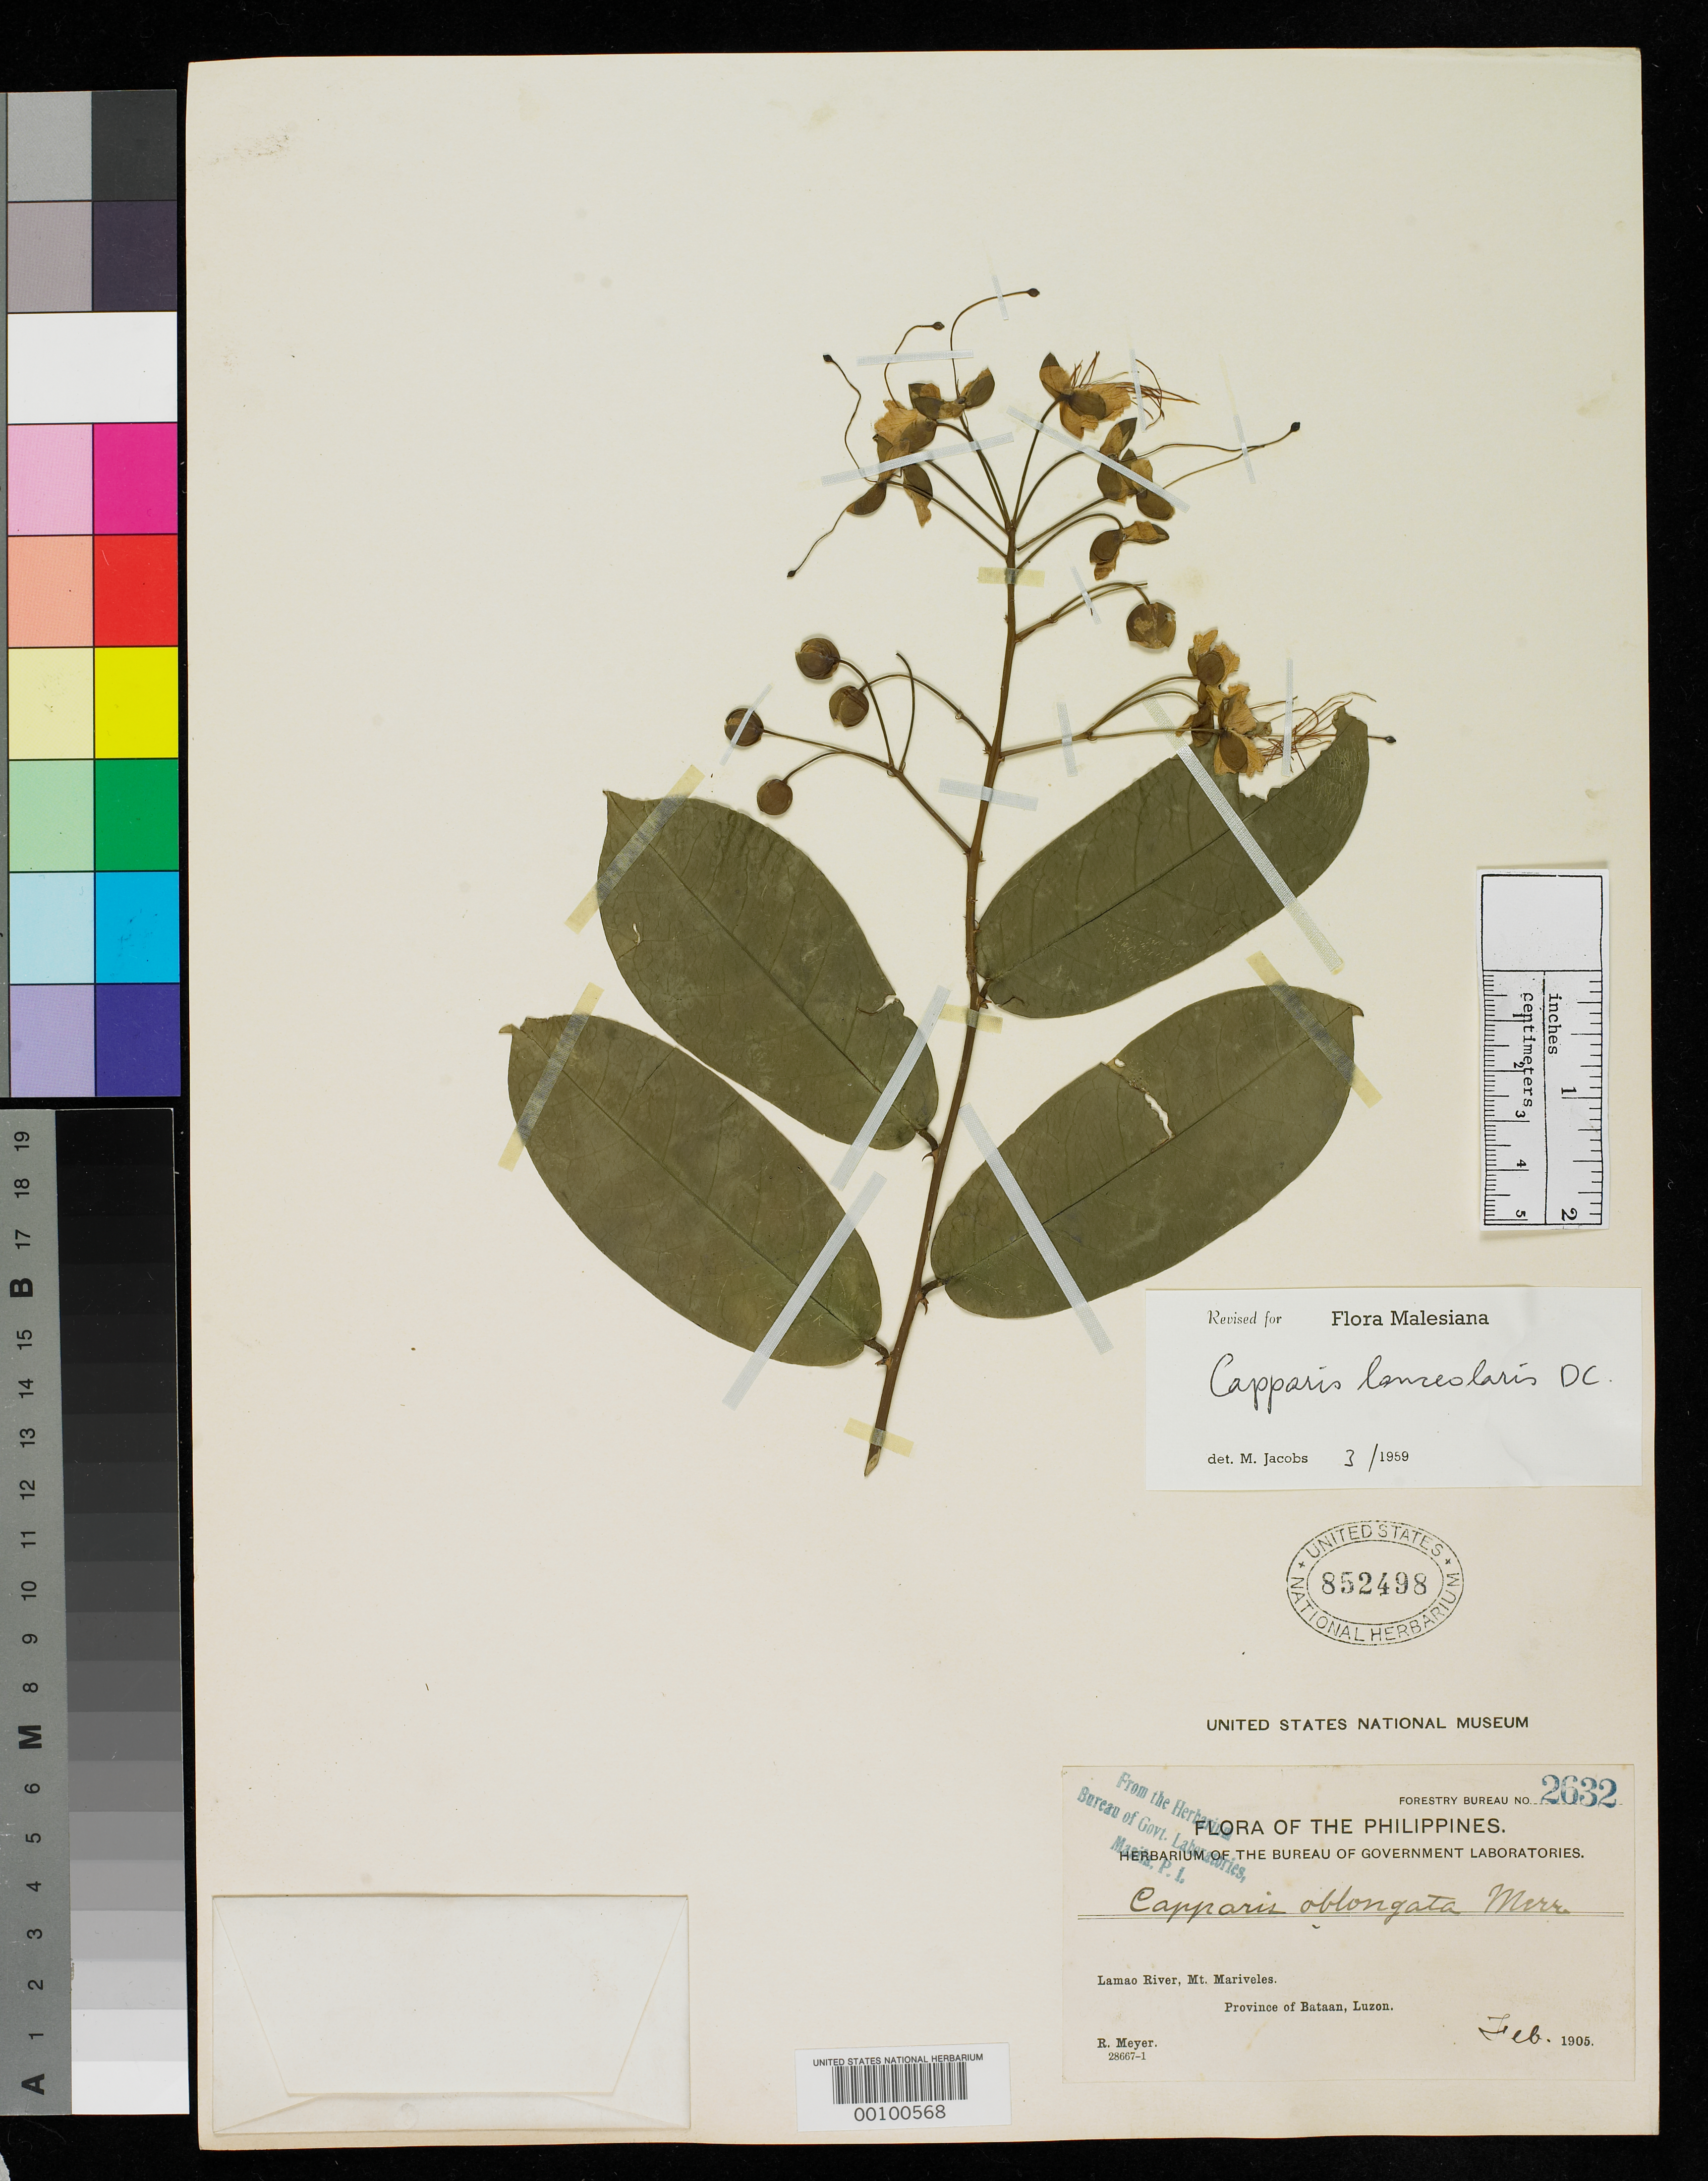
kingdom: Plantae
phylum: Tracheophyta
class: Magnoliopsida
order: Brassicales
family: Capparaceae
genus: Capparis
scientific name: Capparis oblongata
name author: Merr.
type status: Isotype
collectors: R. Meyer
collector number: Bur. Sci. 2632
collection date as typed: Feb 1905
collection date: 1905-02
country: Philippines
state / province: Central Luzon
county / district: Bataan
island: Luzon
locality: Mount Mariveles.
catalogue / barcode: US 852498